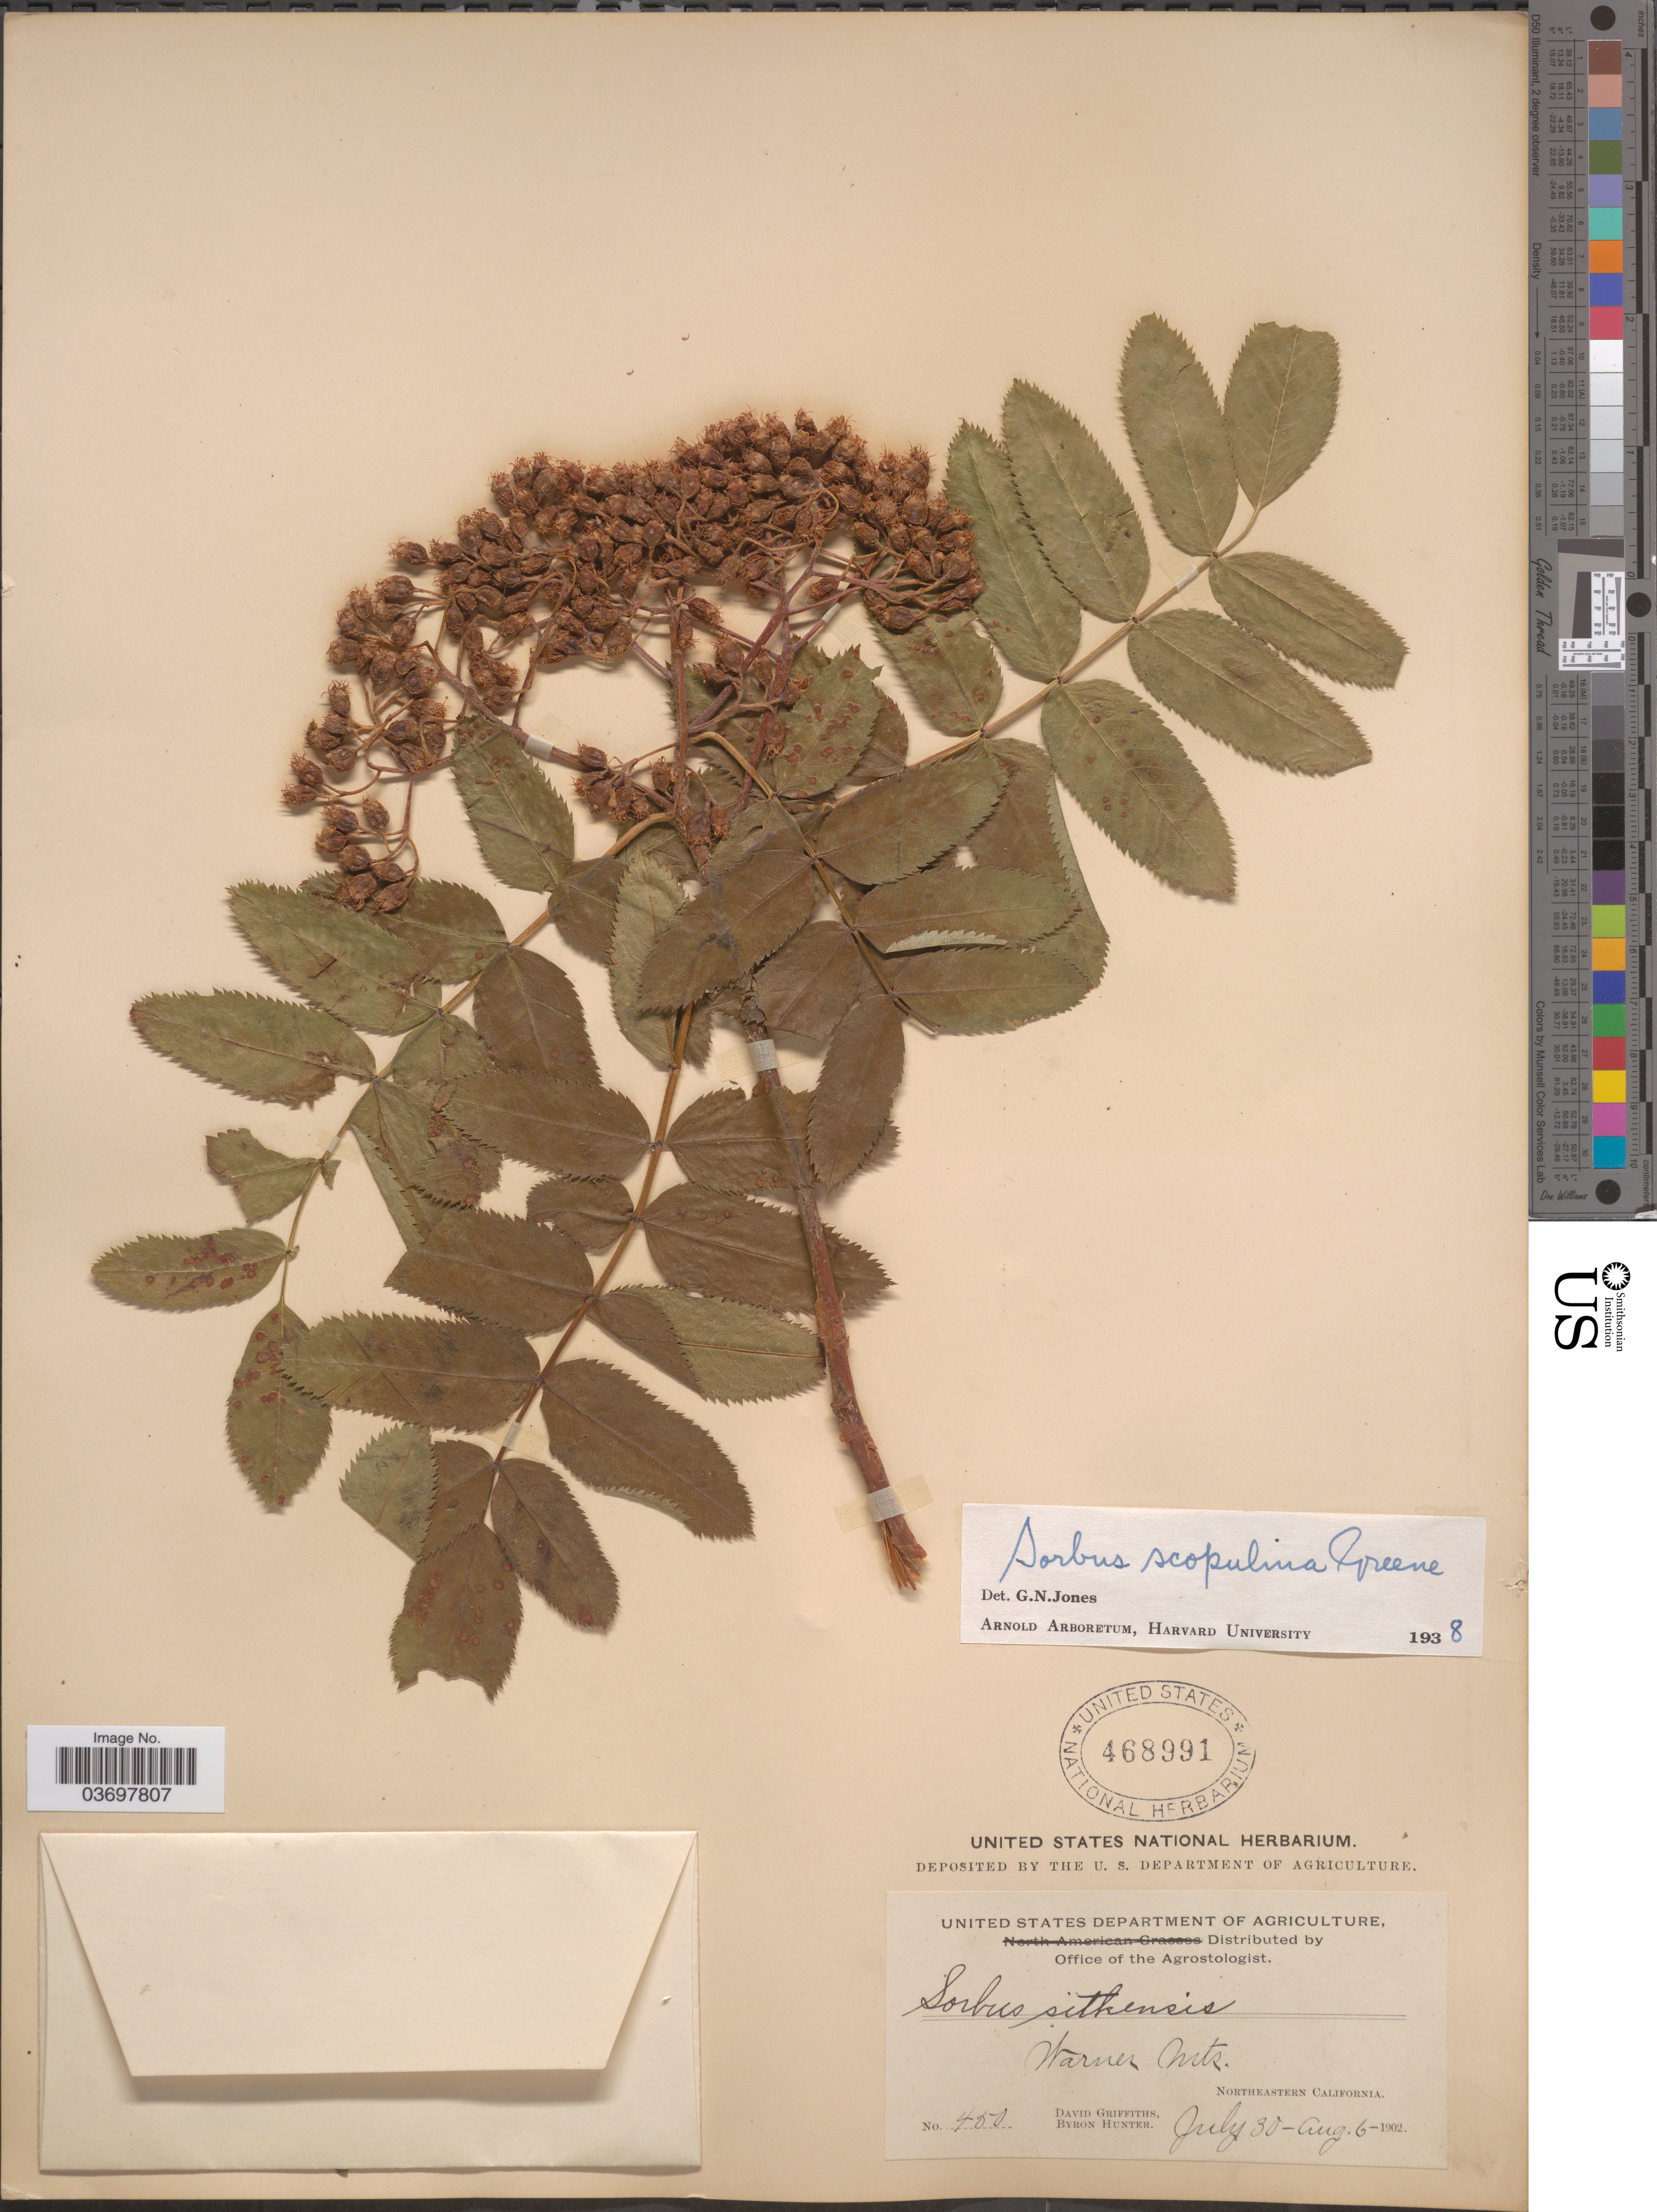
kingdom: Plantae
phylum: Tracheophyta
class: Magnoliopsida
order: Rosales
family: Rosaceae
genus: Sorbus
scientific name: Sorbus scopulina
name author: Greene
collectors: D. Griffiths & B. Hunter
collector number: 450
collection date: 1902-07-30/1902-08-06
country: United States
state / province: California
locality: Warner Mts. Northeastern California.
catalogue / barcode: US 468991